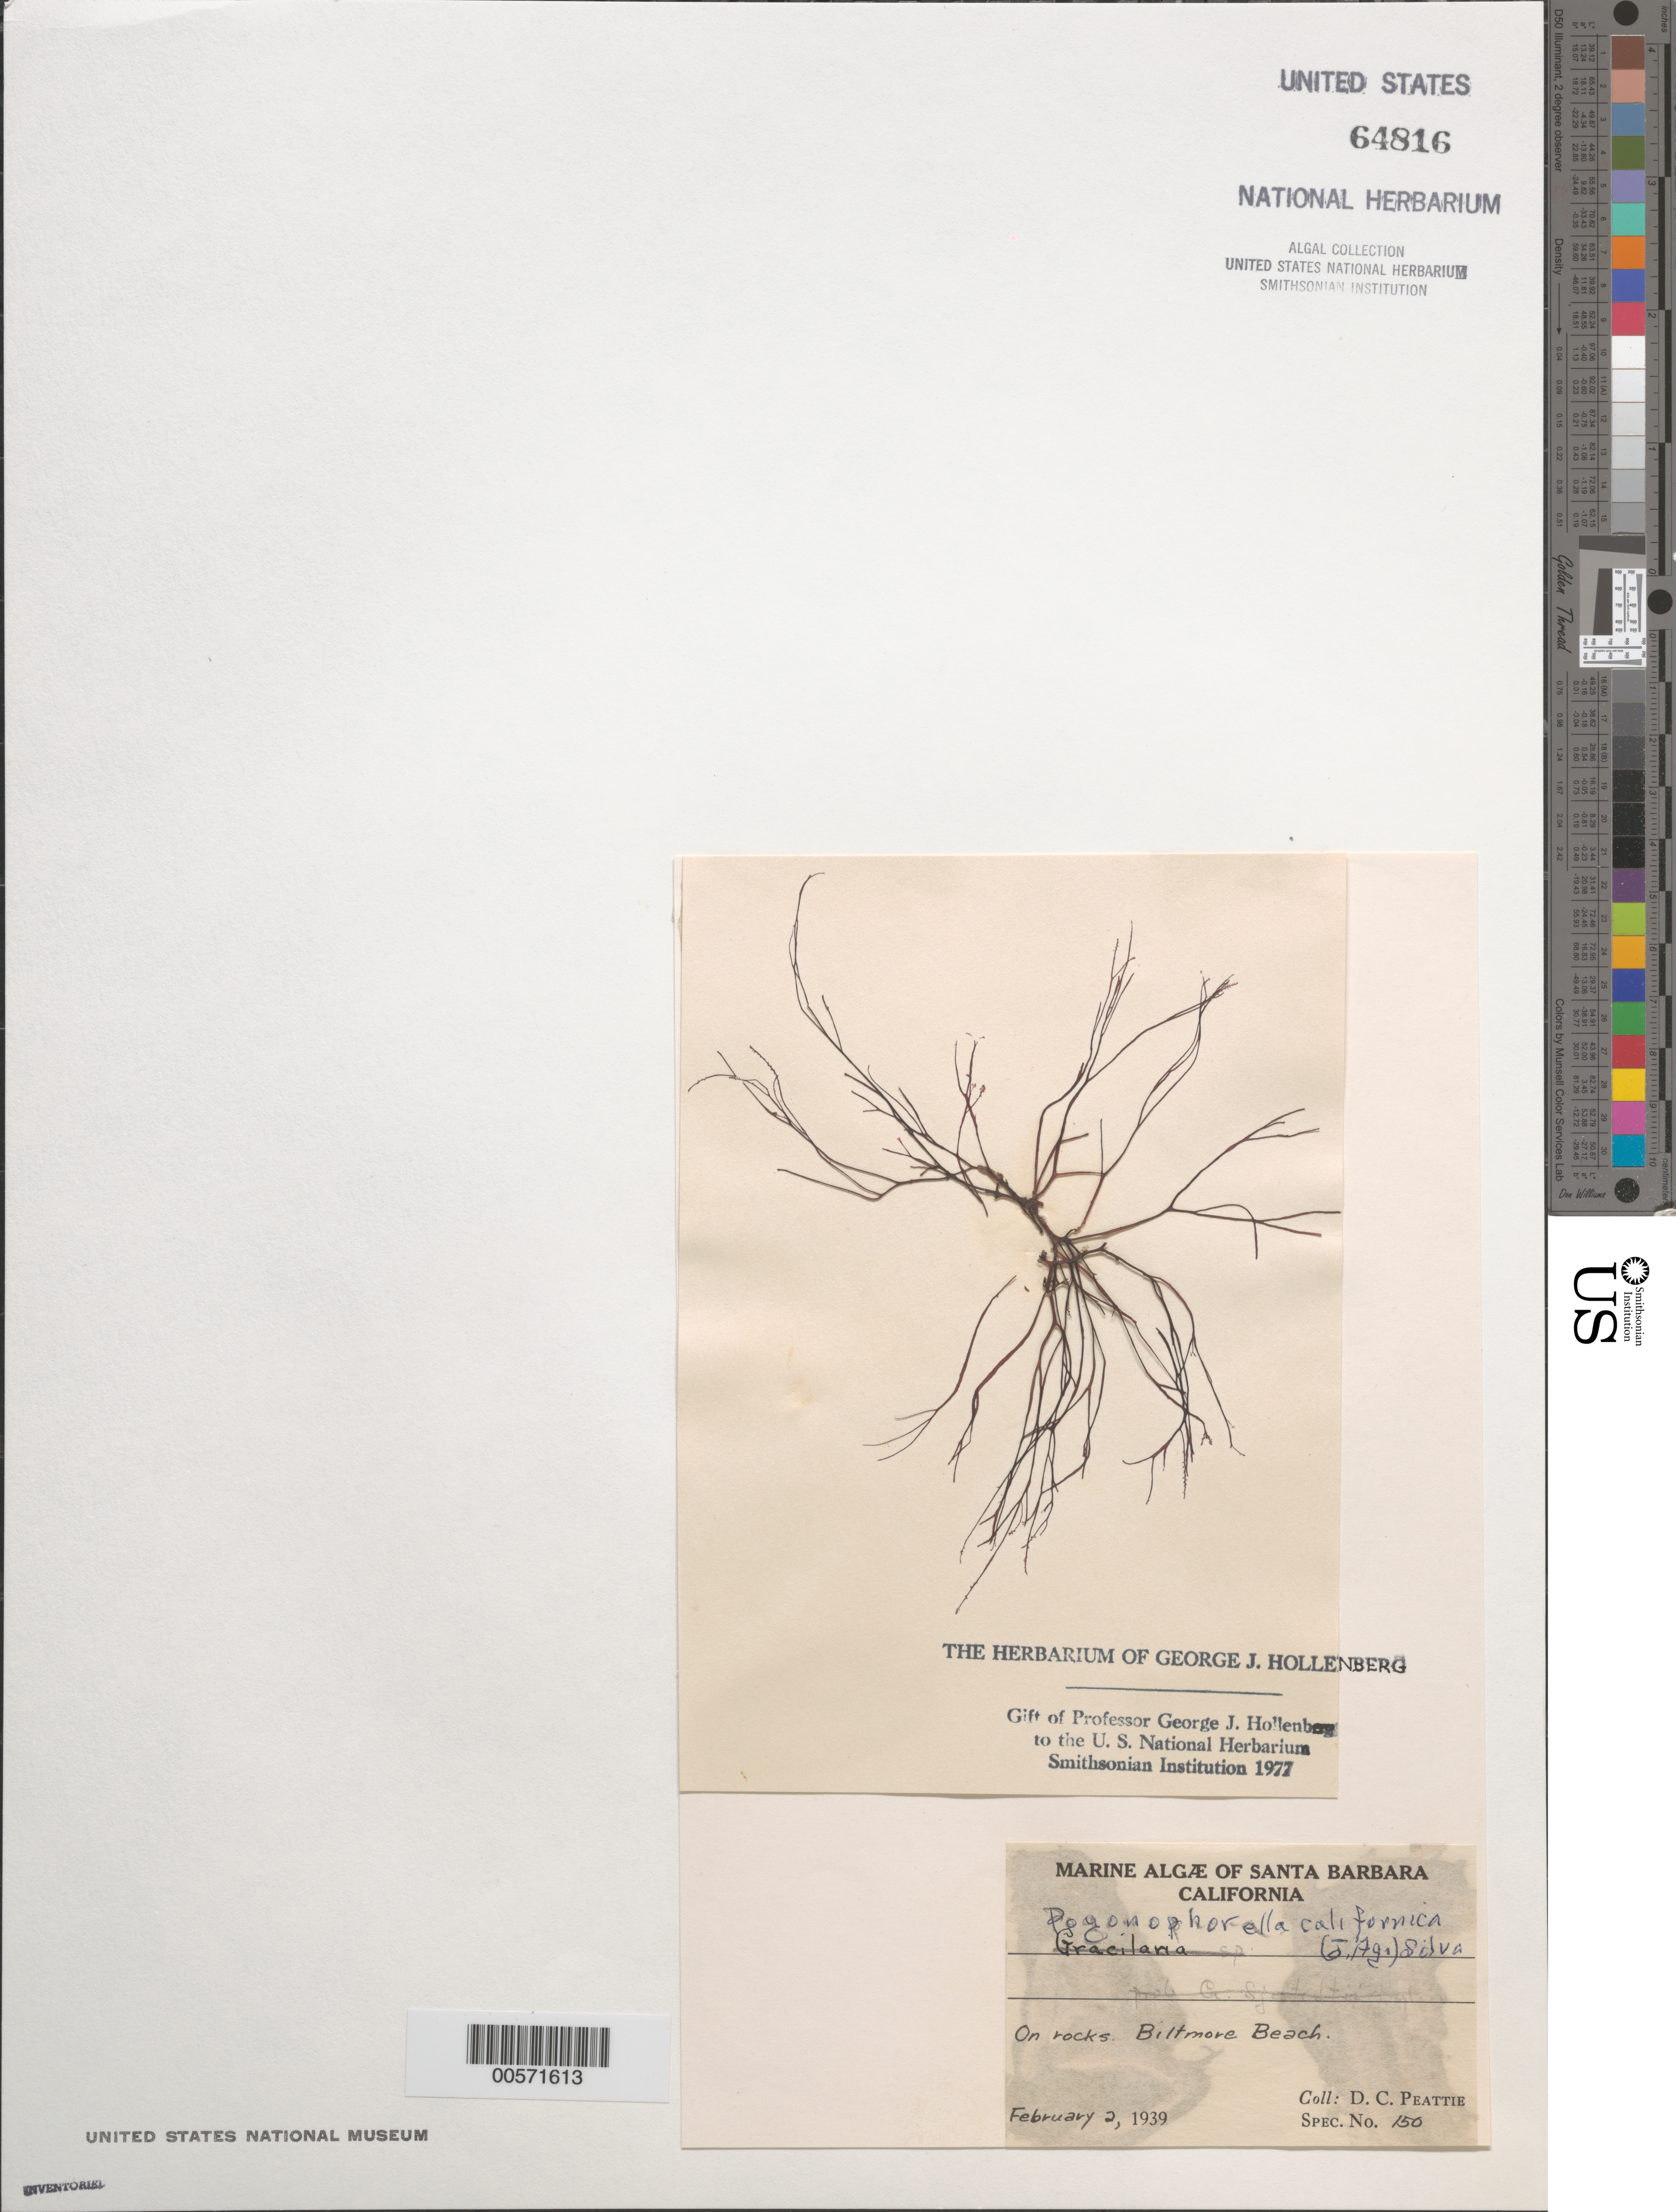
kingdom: Plantae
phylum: Rhodophyta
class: Florideophyceae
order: Ceramiales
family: Dasyaceae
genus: Dasya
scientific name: Dasya binghamiae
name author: A.J.K. Millar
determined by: Algae name updating Project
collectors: D. Peattie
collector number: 150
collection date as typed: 02 Feb 1939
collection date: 1939-02-02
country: United States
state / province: California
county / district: Santa Barbara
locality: Biltmore Beach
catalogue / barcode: US 64816